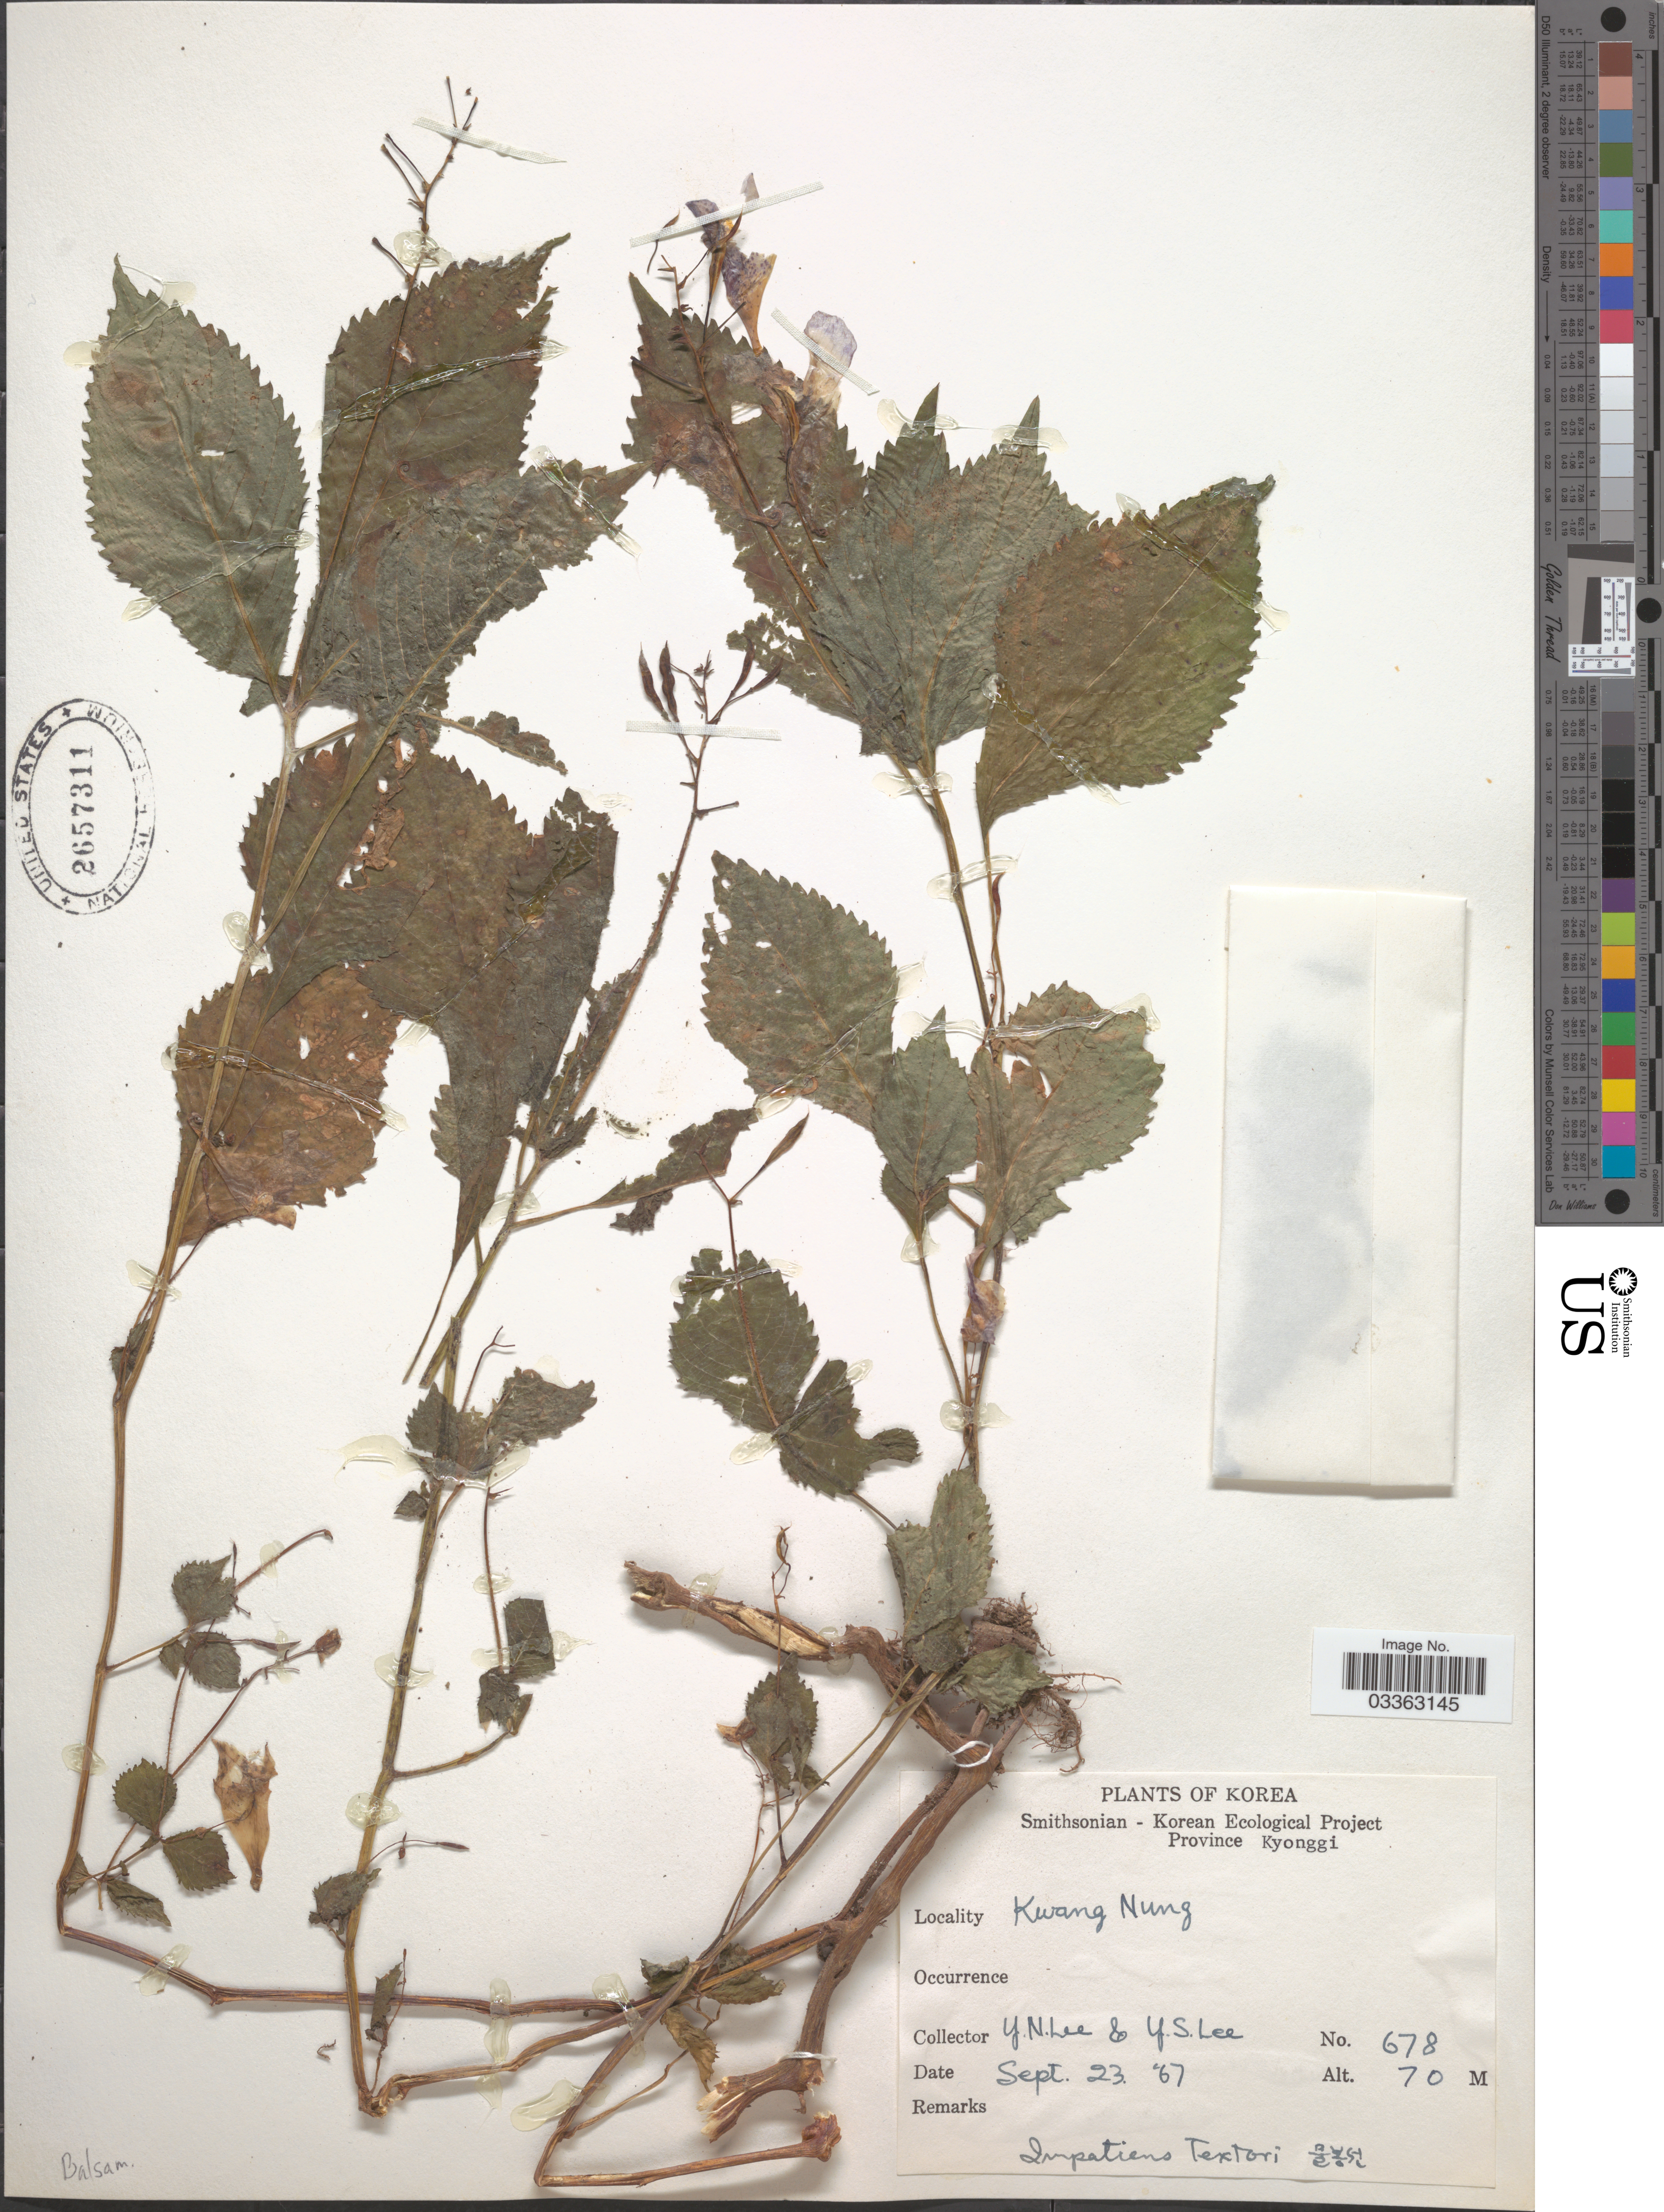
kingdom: Plantae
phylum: Tracheophyta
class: Magnoliopsida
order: Ericales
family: Balsaminaceae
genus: Impatiens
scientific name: Impatiens textorii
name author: Miq.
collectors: Y. N. Lee & Y. S. Lee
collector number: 678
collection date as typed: Transcribed d/m/y: 23/9/67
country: South Korea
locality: Province Kyonggi, Kwang Nung.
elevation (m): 70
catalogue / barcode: US 2657311